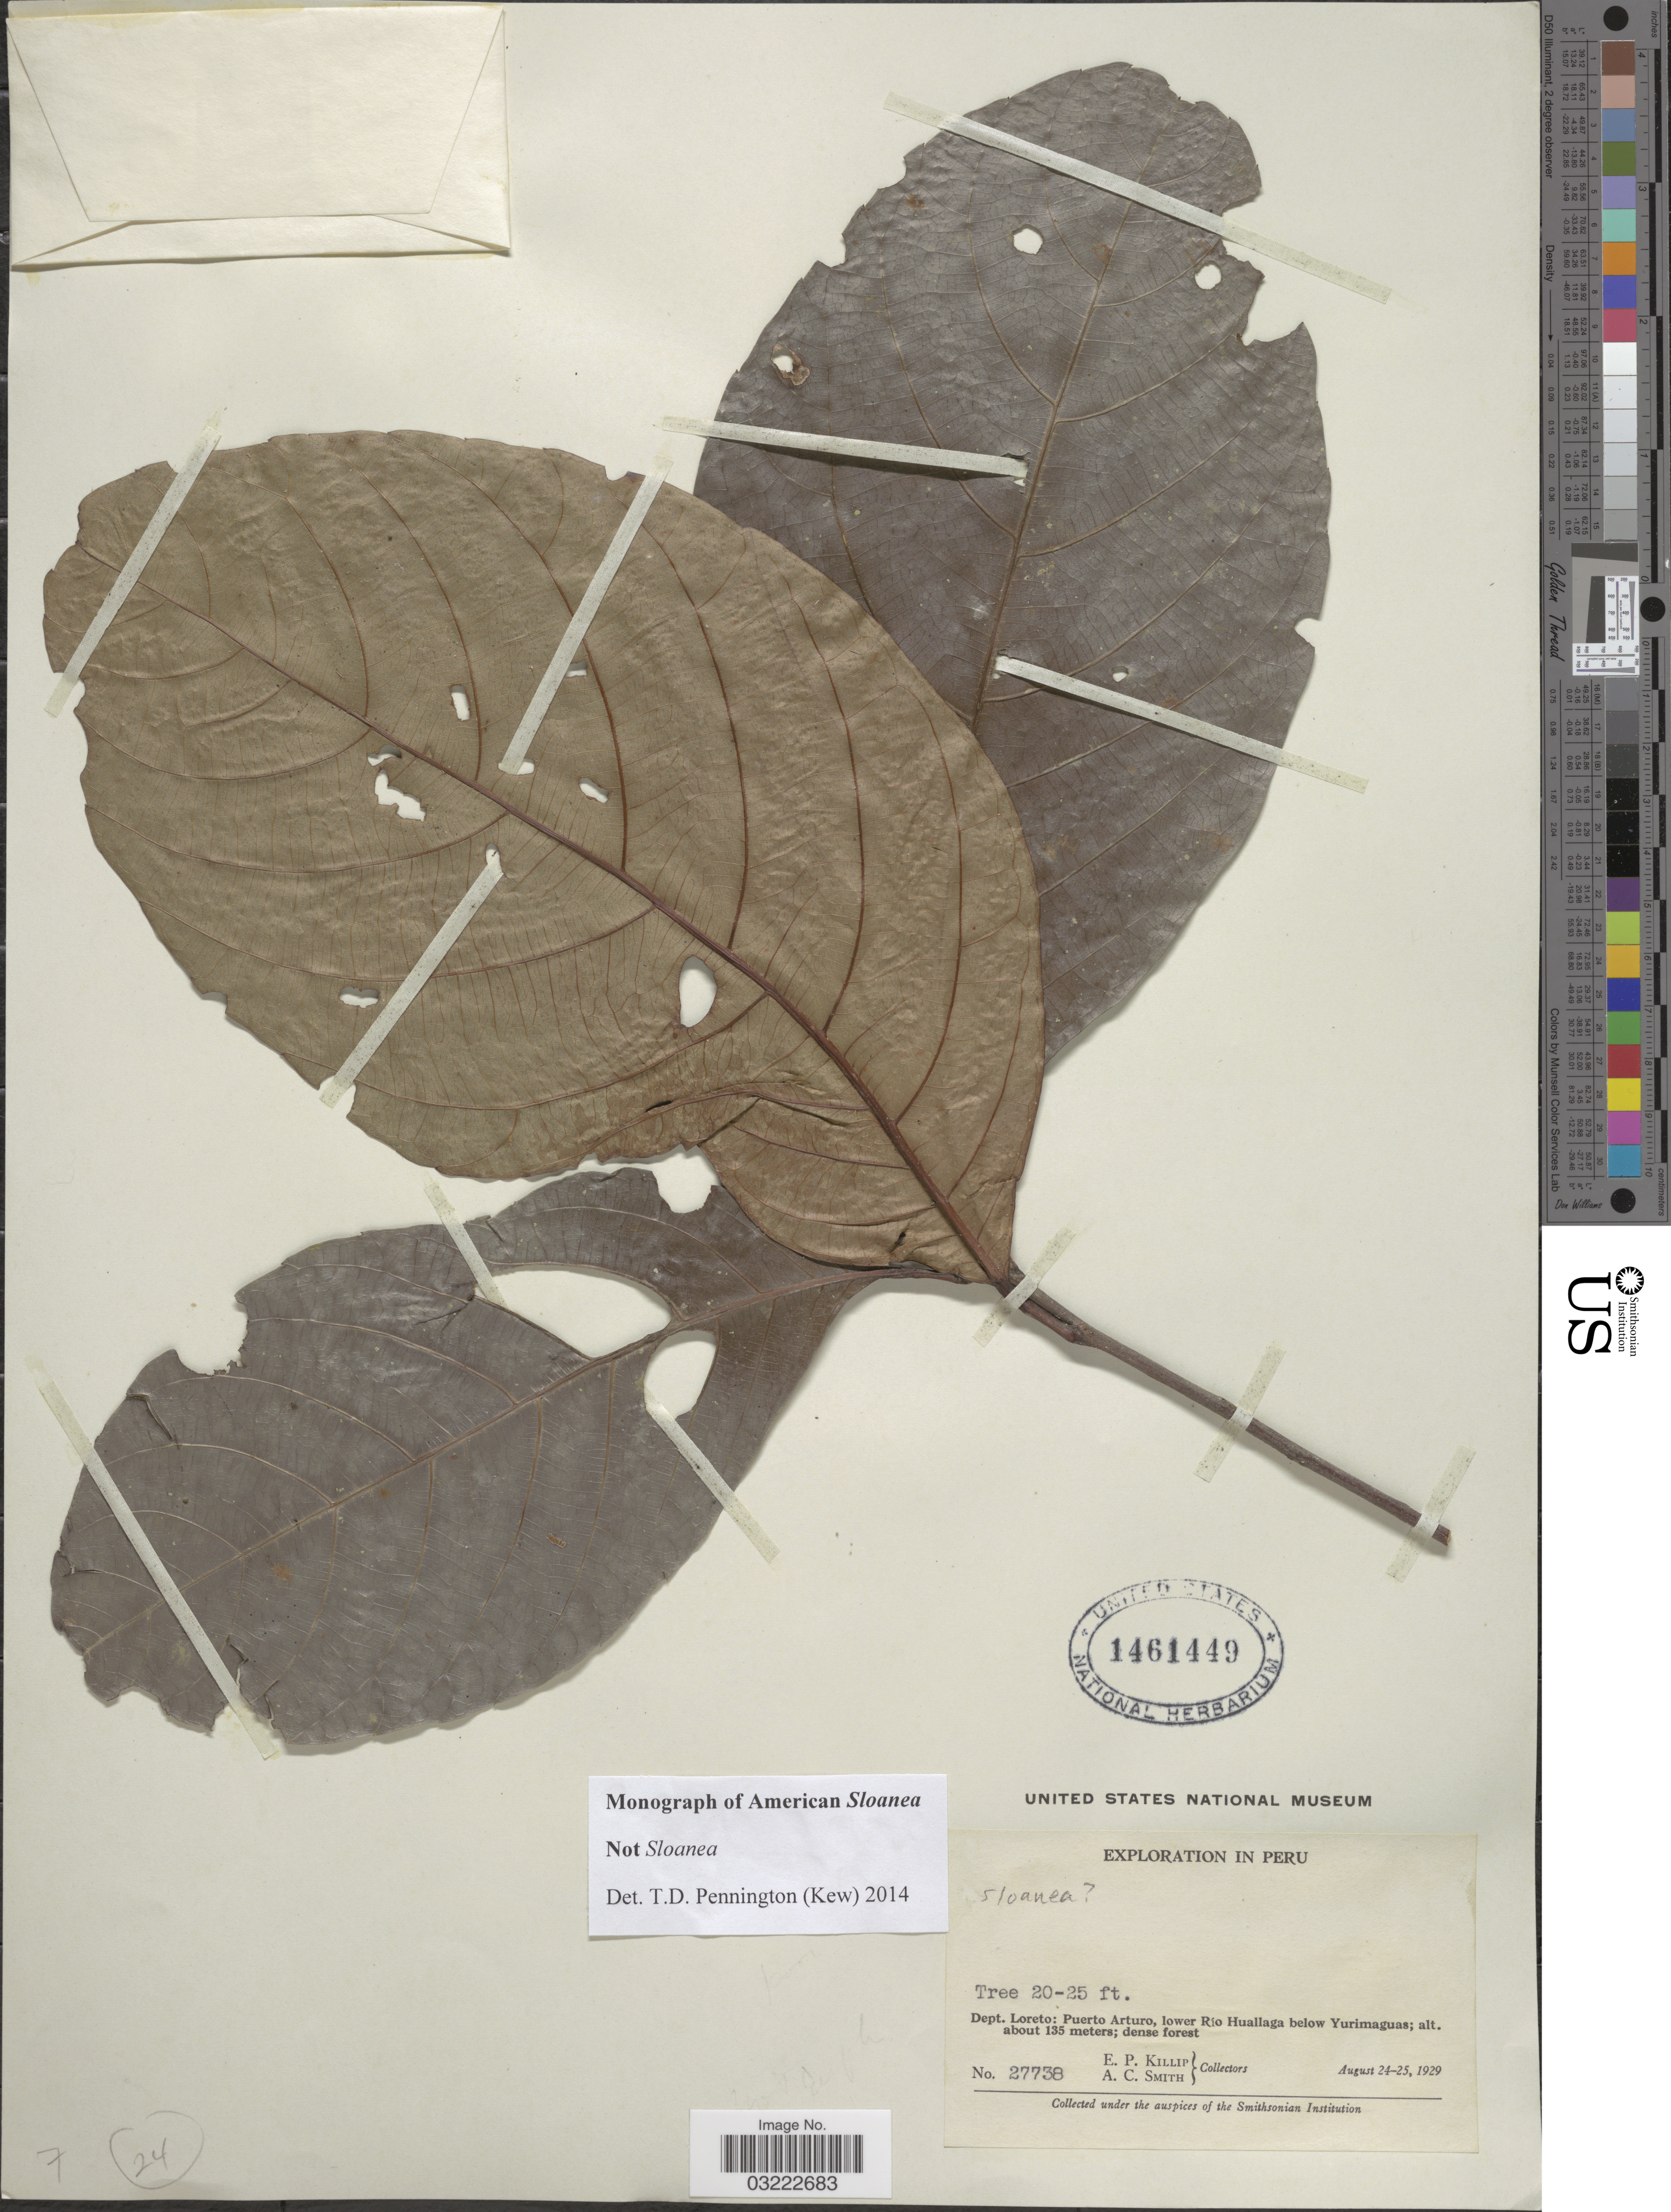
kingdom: Plantae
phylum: Tracheophyta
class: Magnoliopsida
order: Malpighiales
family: Euphorbiaceae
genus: Conceveiba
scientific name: Conceveiba sp.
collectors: E. P. Killip & A. C. Smith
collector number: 27738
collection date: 1929-08-24/1929-08-25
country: Peru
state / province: Loreto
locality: Dept. Loreto: Puerto Arturo, lower Río Huallaga below Yurimaguas.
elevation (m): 135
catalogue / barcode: US 1461449